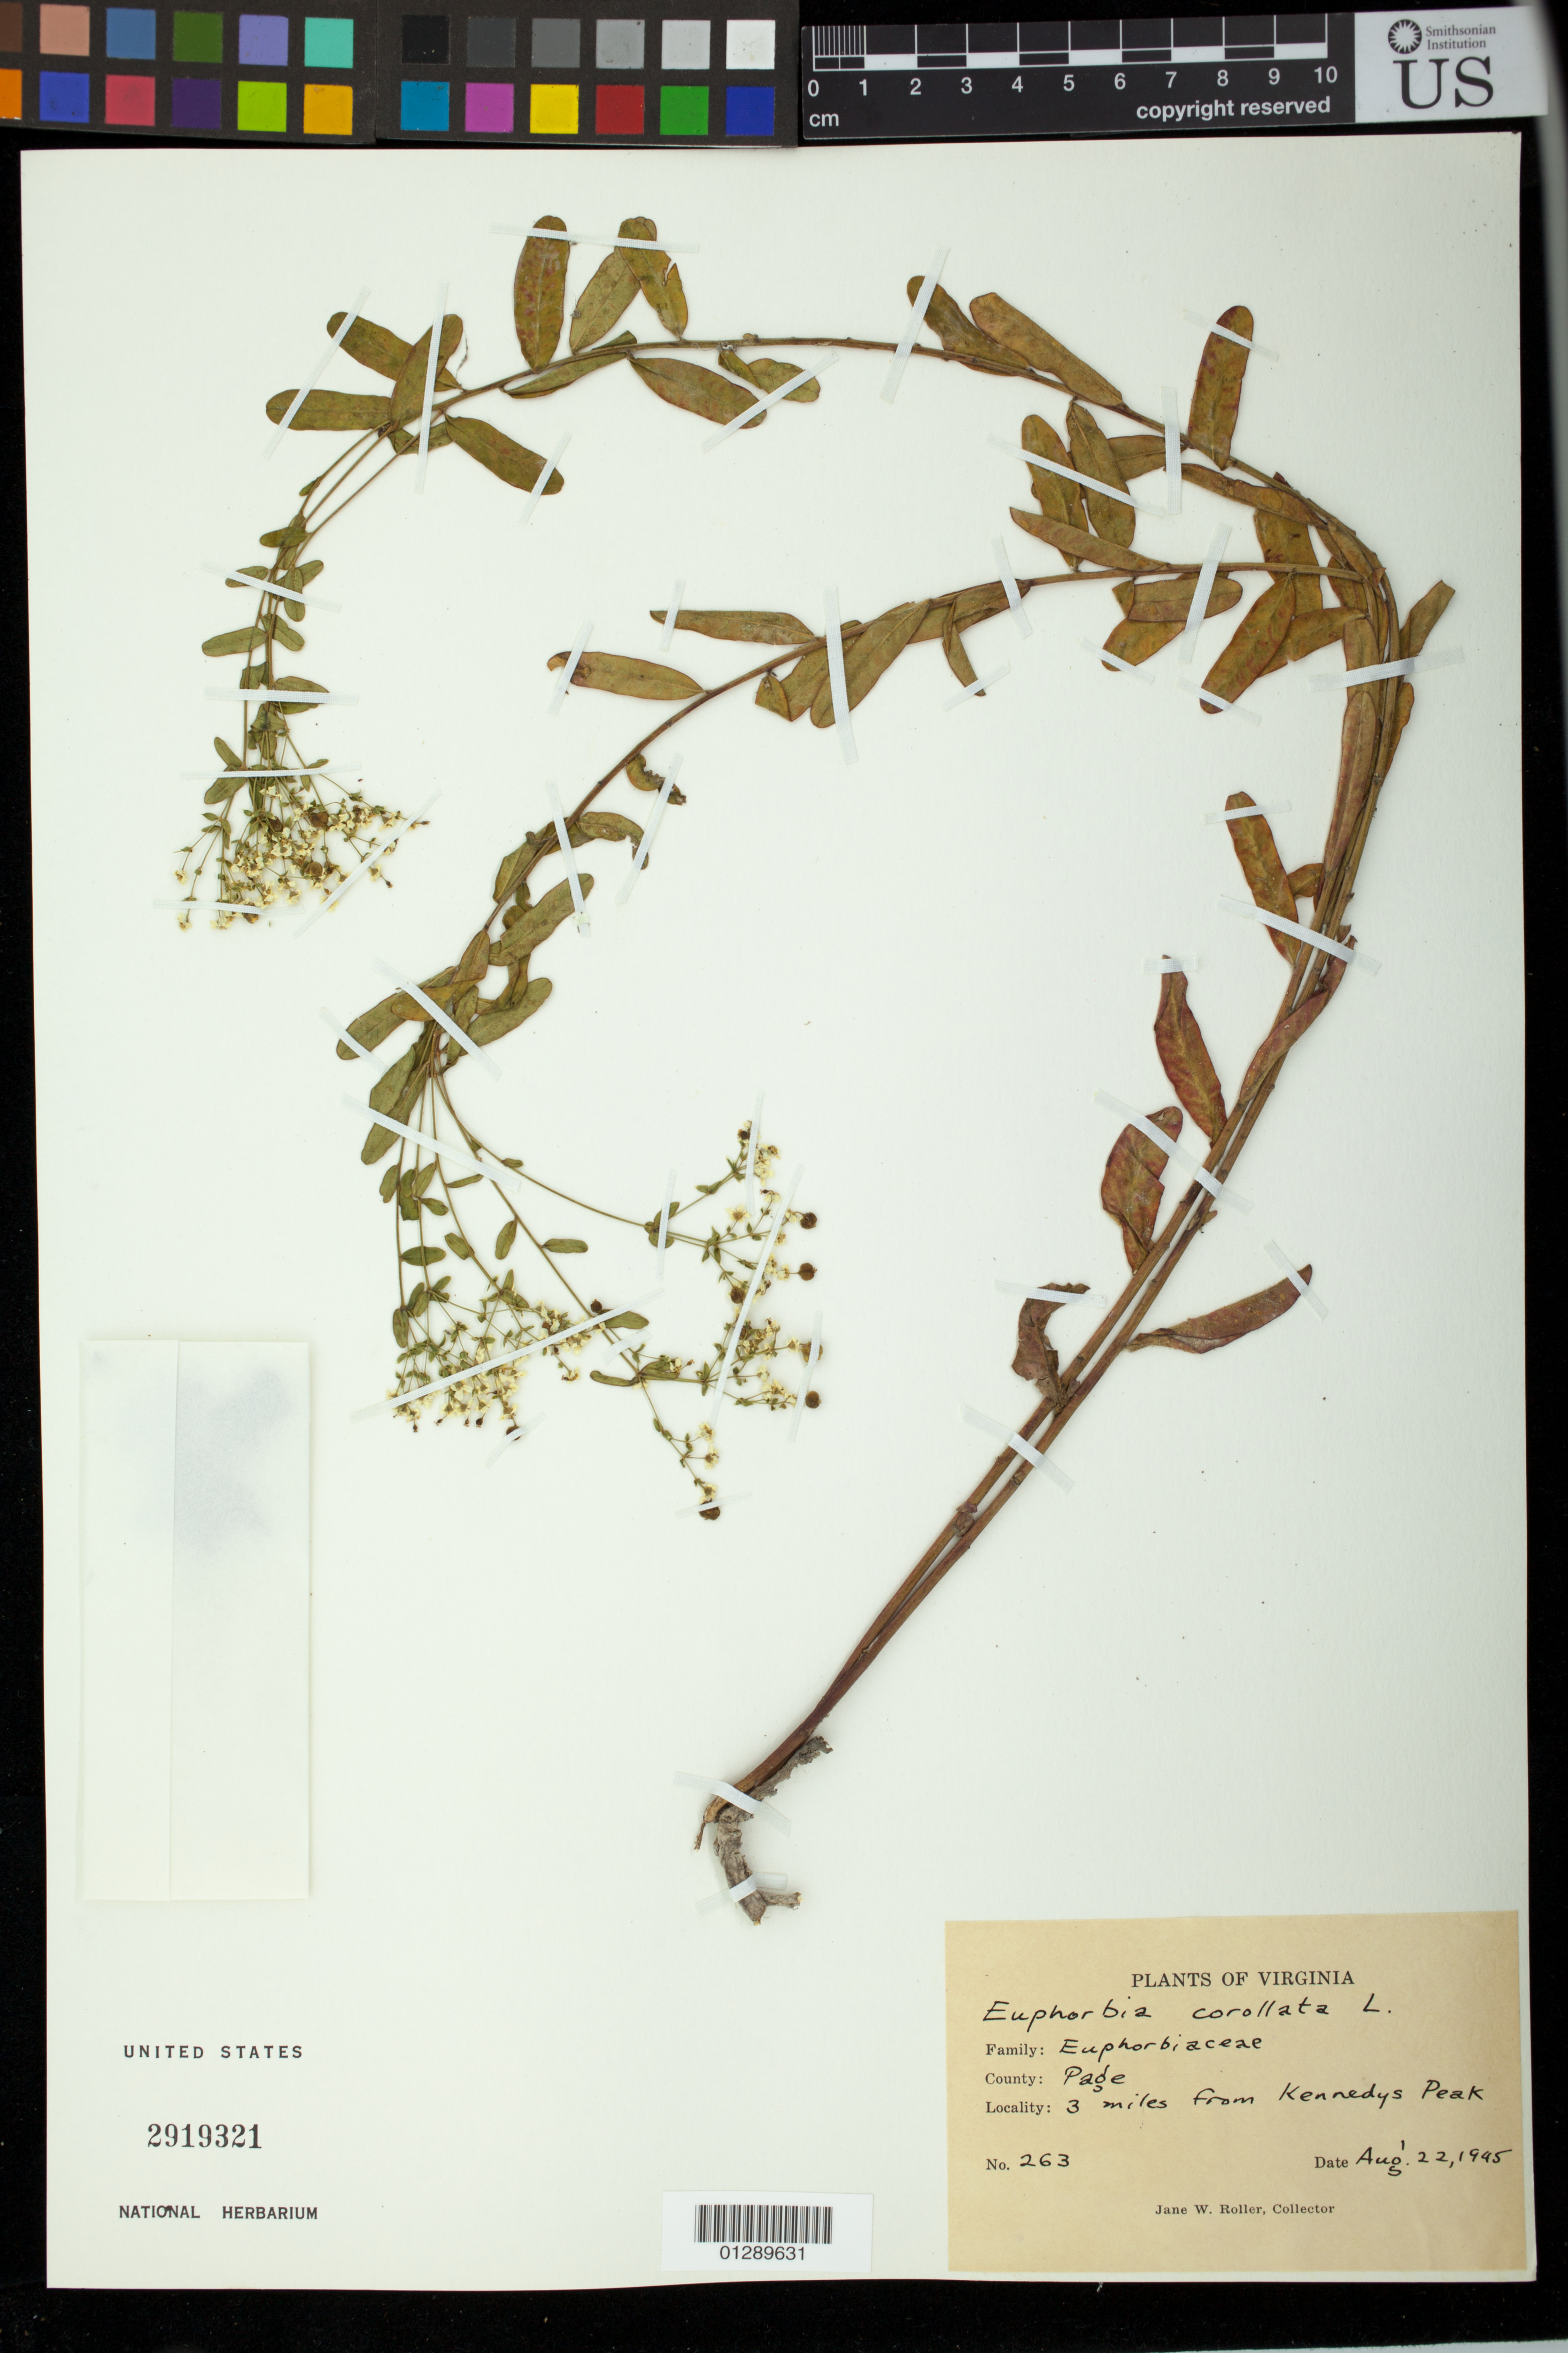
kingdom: Plantae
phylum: Tracheophyta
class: Magnoliopsida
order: Malpighiales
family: Euphorbiaceae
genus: Euphorbia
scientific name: Euphorbia corollata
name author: L.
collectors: J. W. Roller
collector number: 263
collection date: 1945-08-22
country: United States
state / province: Virginia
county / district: Page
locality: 3 miles from Kennedy's Peak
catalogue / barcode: US 2919321